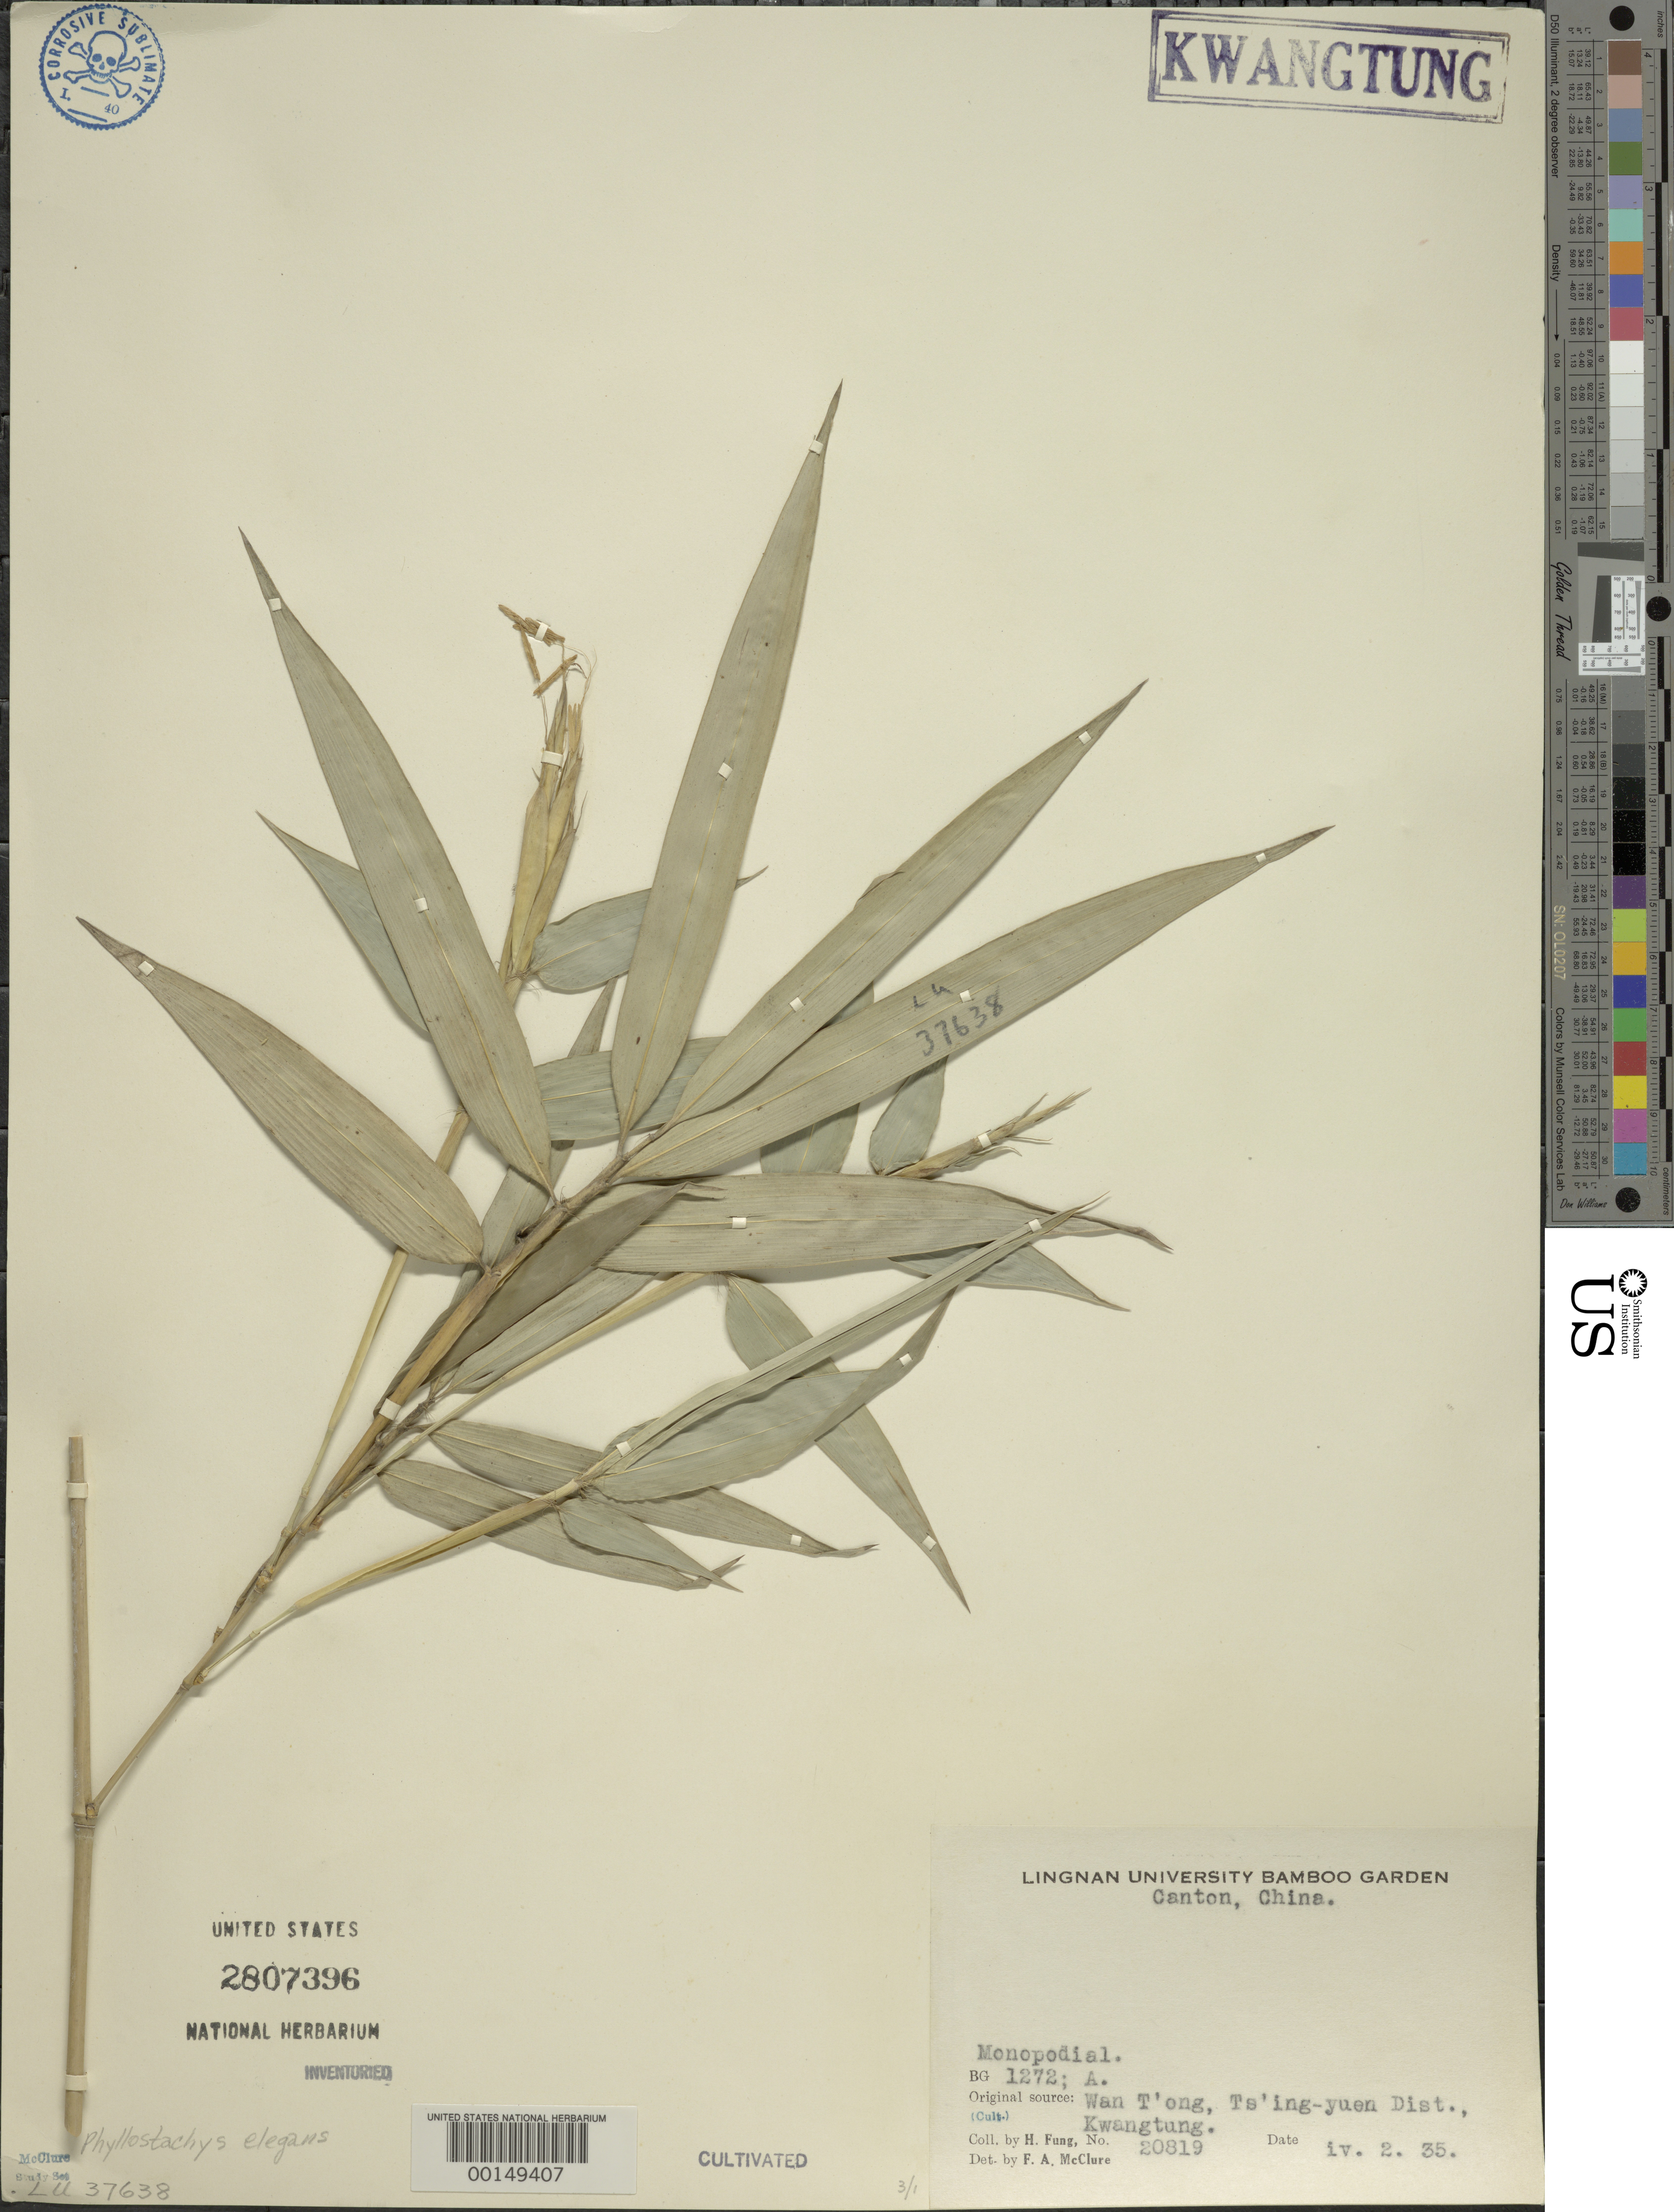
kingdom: Plantae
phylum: Tracheophyta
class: Liliopsida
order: Poales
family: Poaceae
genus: Phyllostachys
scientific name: Phyllostachys elegans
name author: McClure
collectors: H. L. Fung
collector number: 20819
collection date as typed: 02 Apr 1935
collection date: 1935-04-02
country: China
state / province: Guangdong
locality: Ts'ing-yuen, wan t'ong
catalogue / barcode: US 2807396